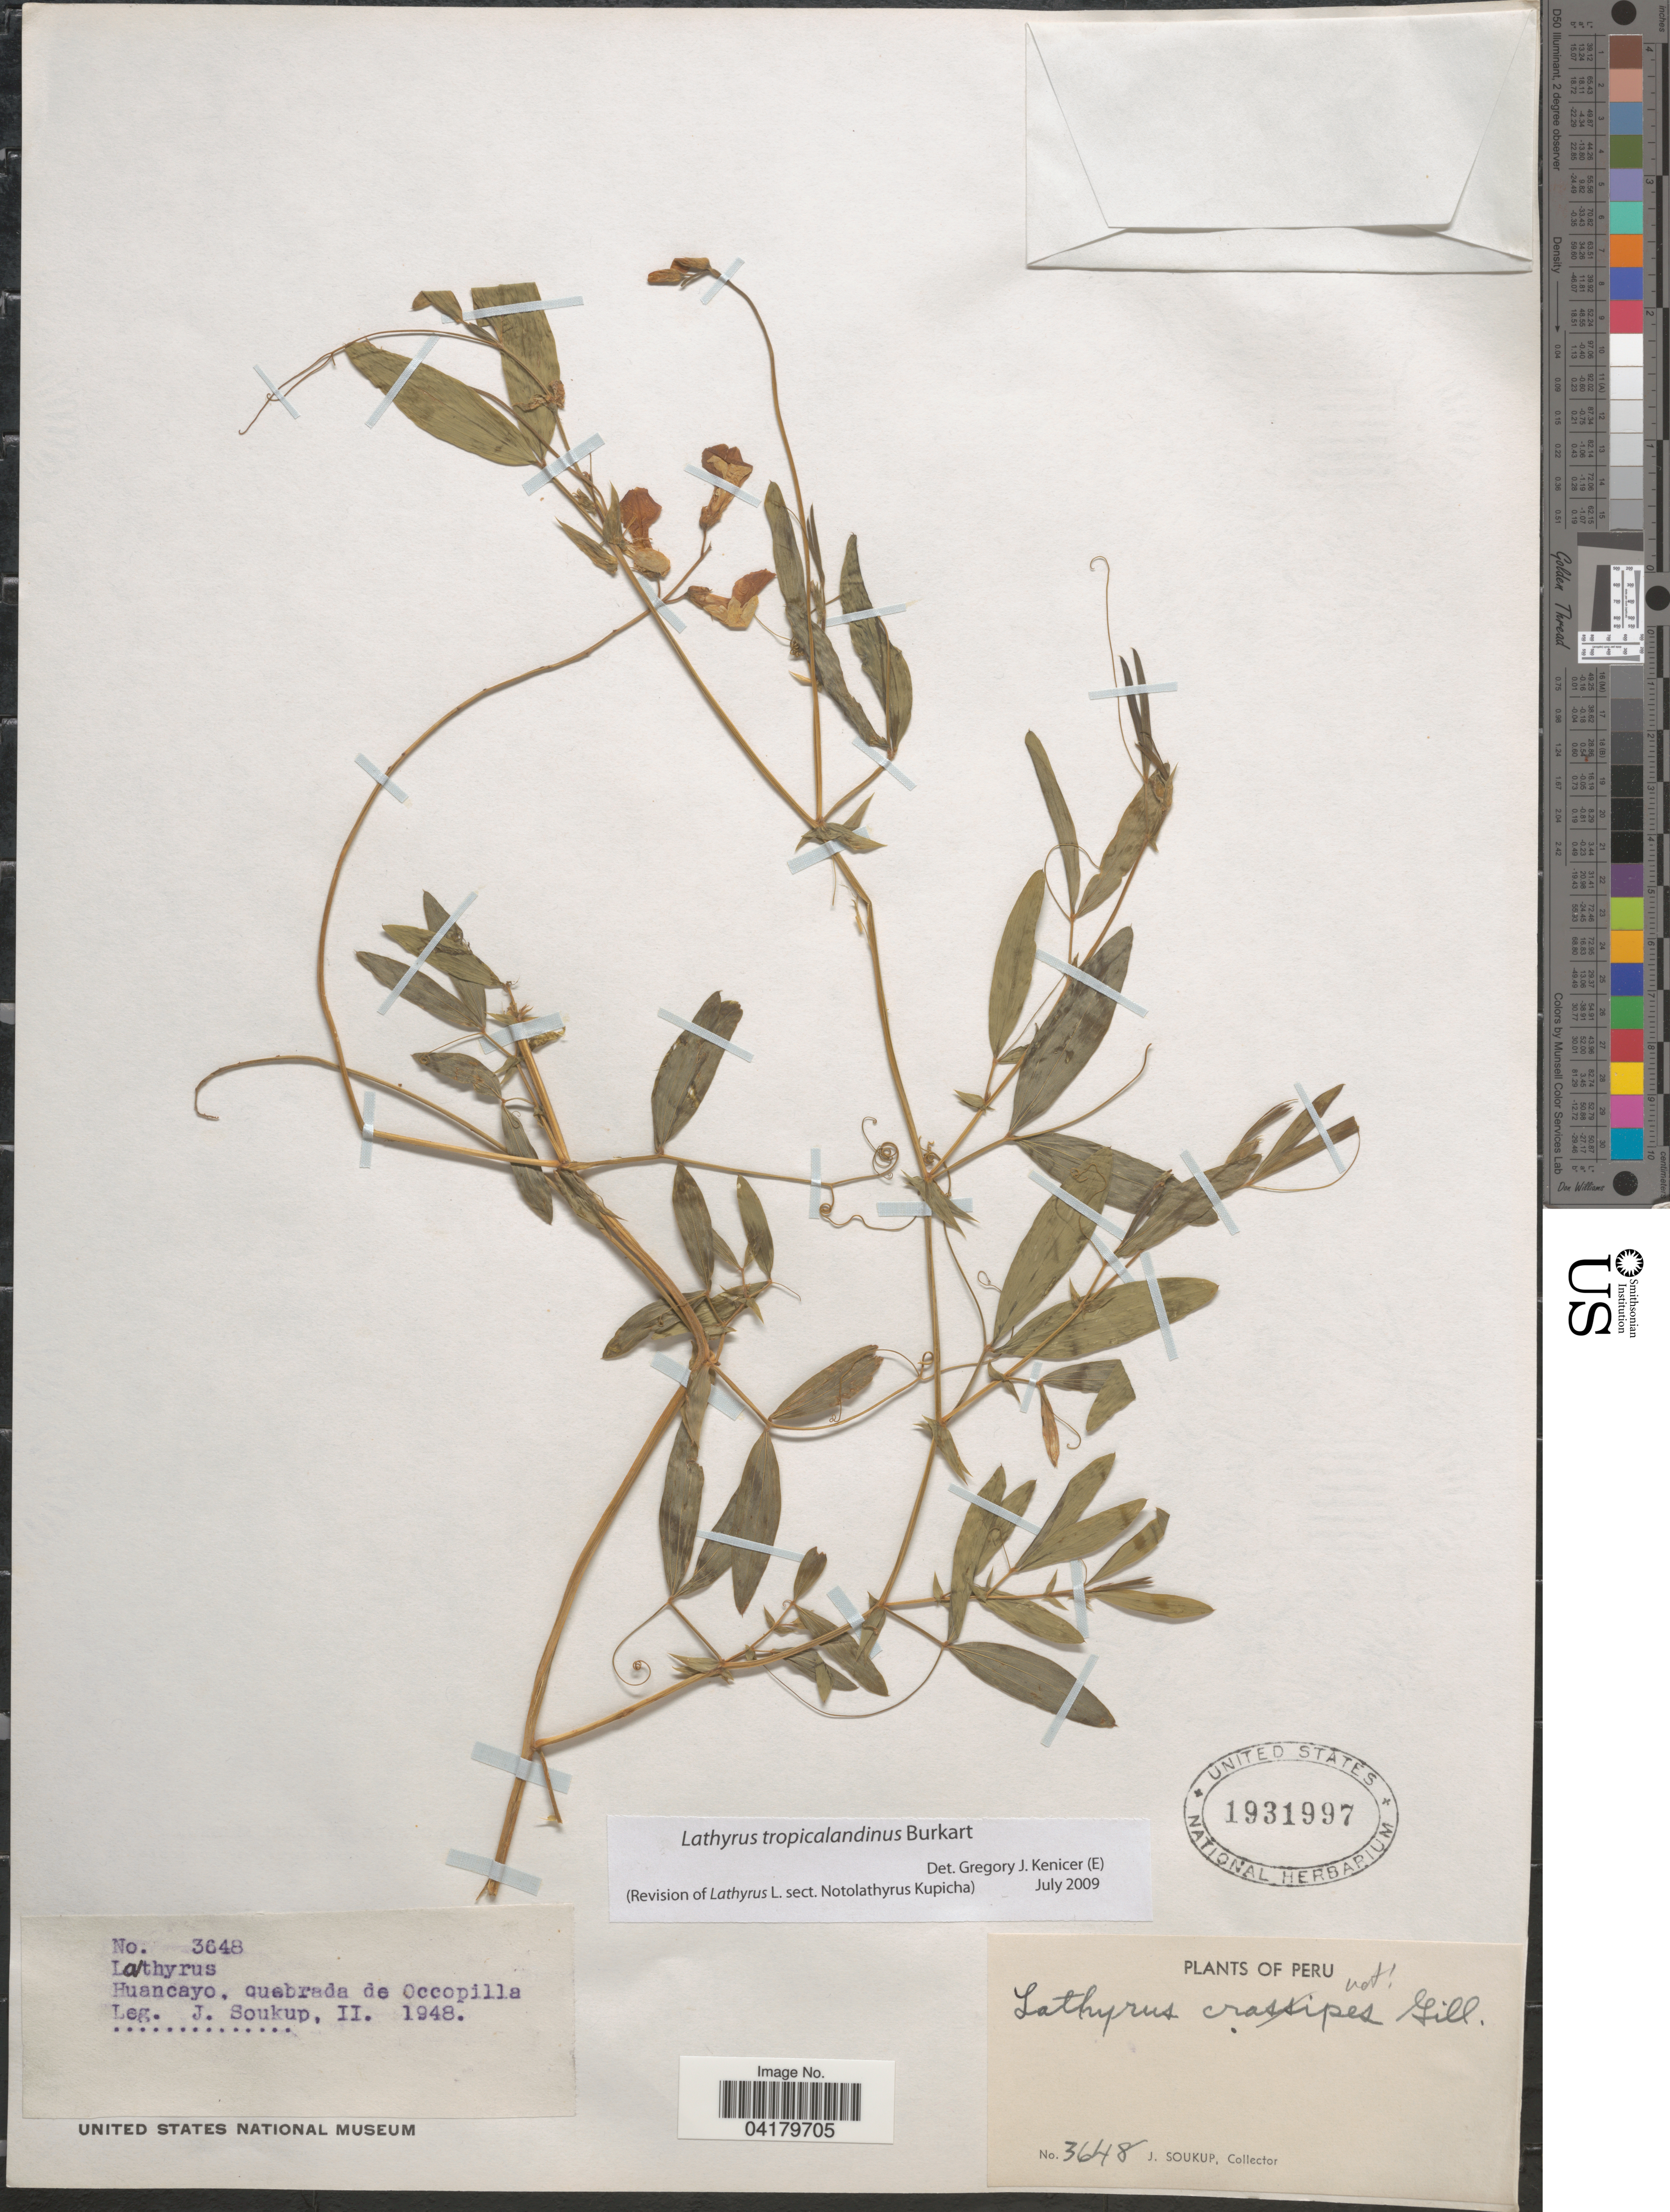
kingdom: Plantae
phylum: Tracheophyta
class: Magnoliopsida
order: Fabales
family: Fabaceae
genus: Lathyrus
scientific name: Lathyrus tropicalandinus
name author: Burkart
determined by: Kenicer, Gregory J.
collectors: J. Soukup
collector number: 3648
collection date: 1948-02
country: Peru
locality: Huancayo, quebrada de Occopilla.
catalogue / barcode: US 1931997